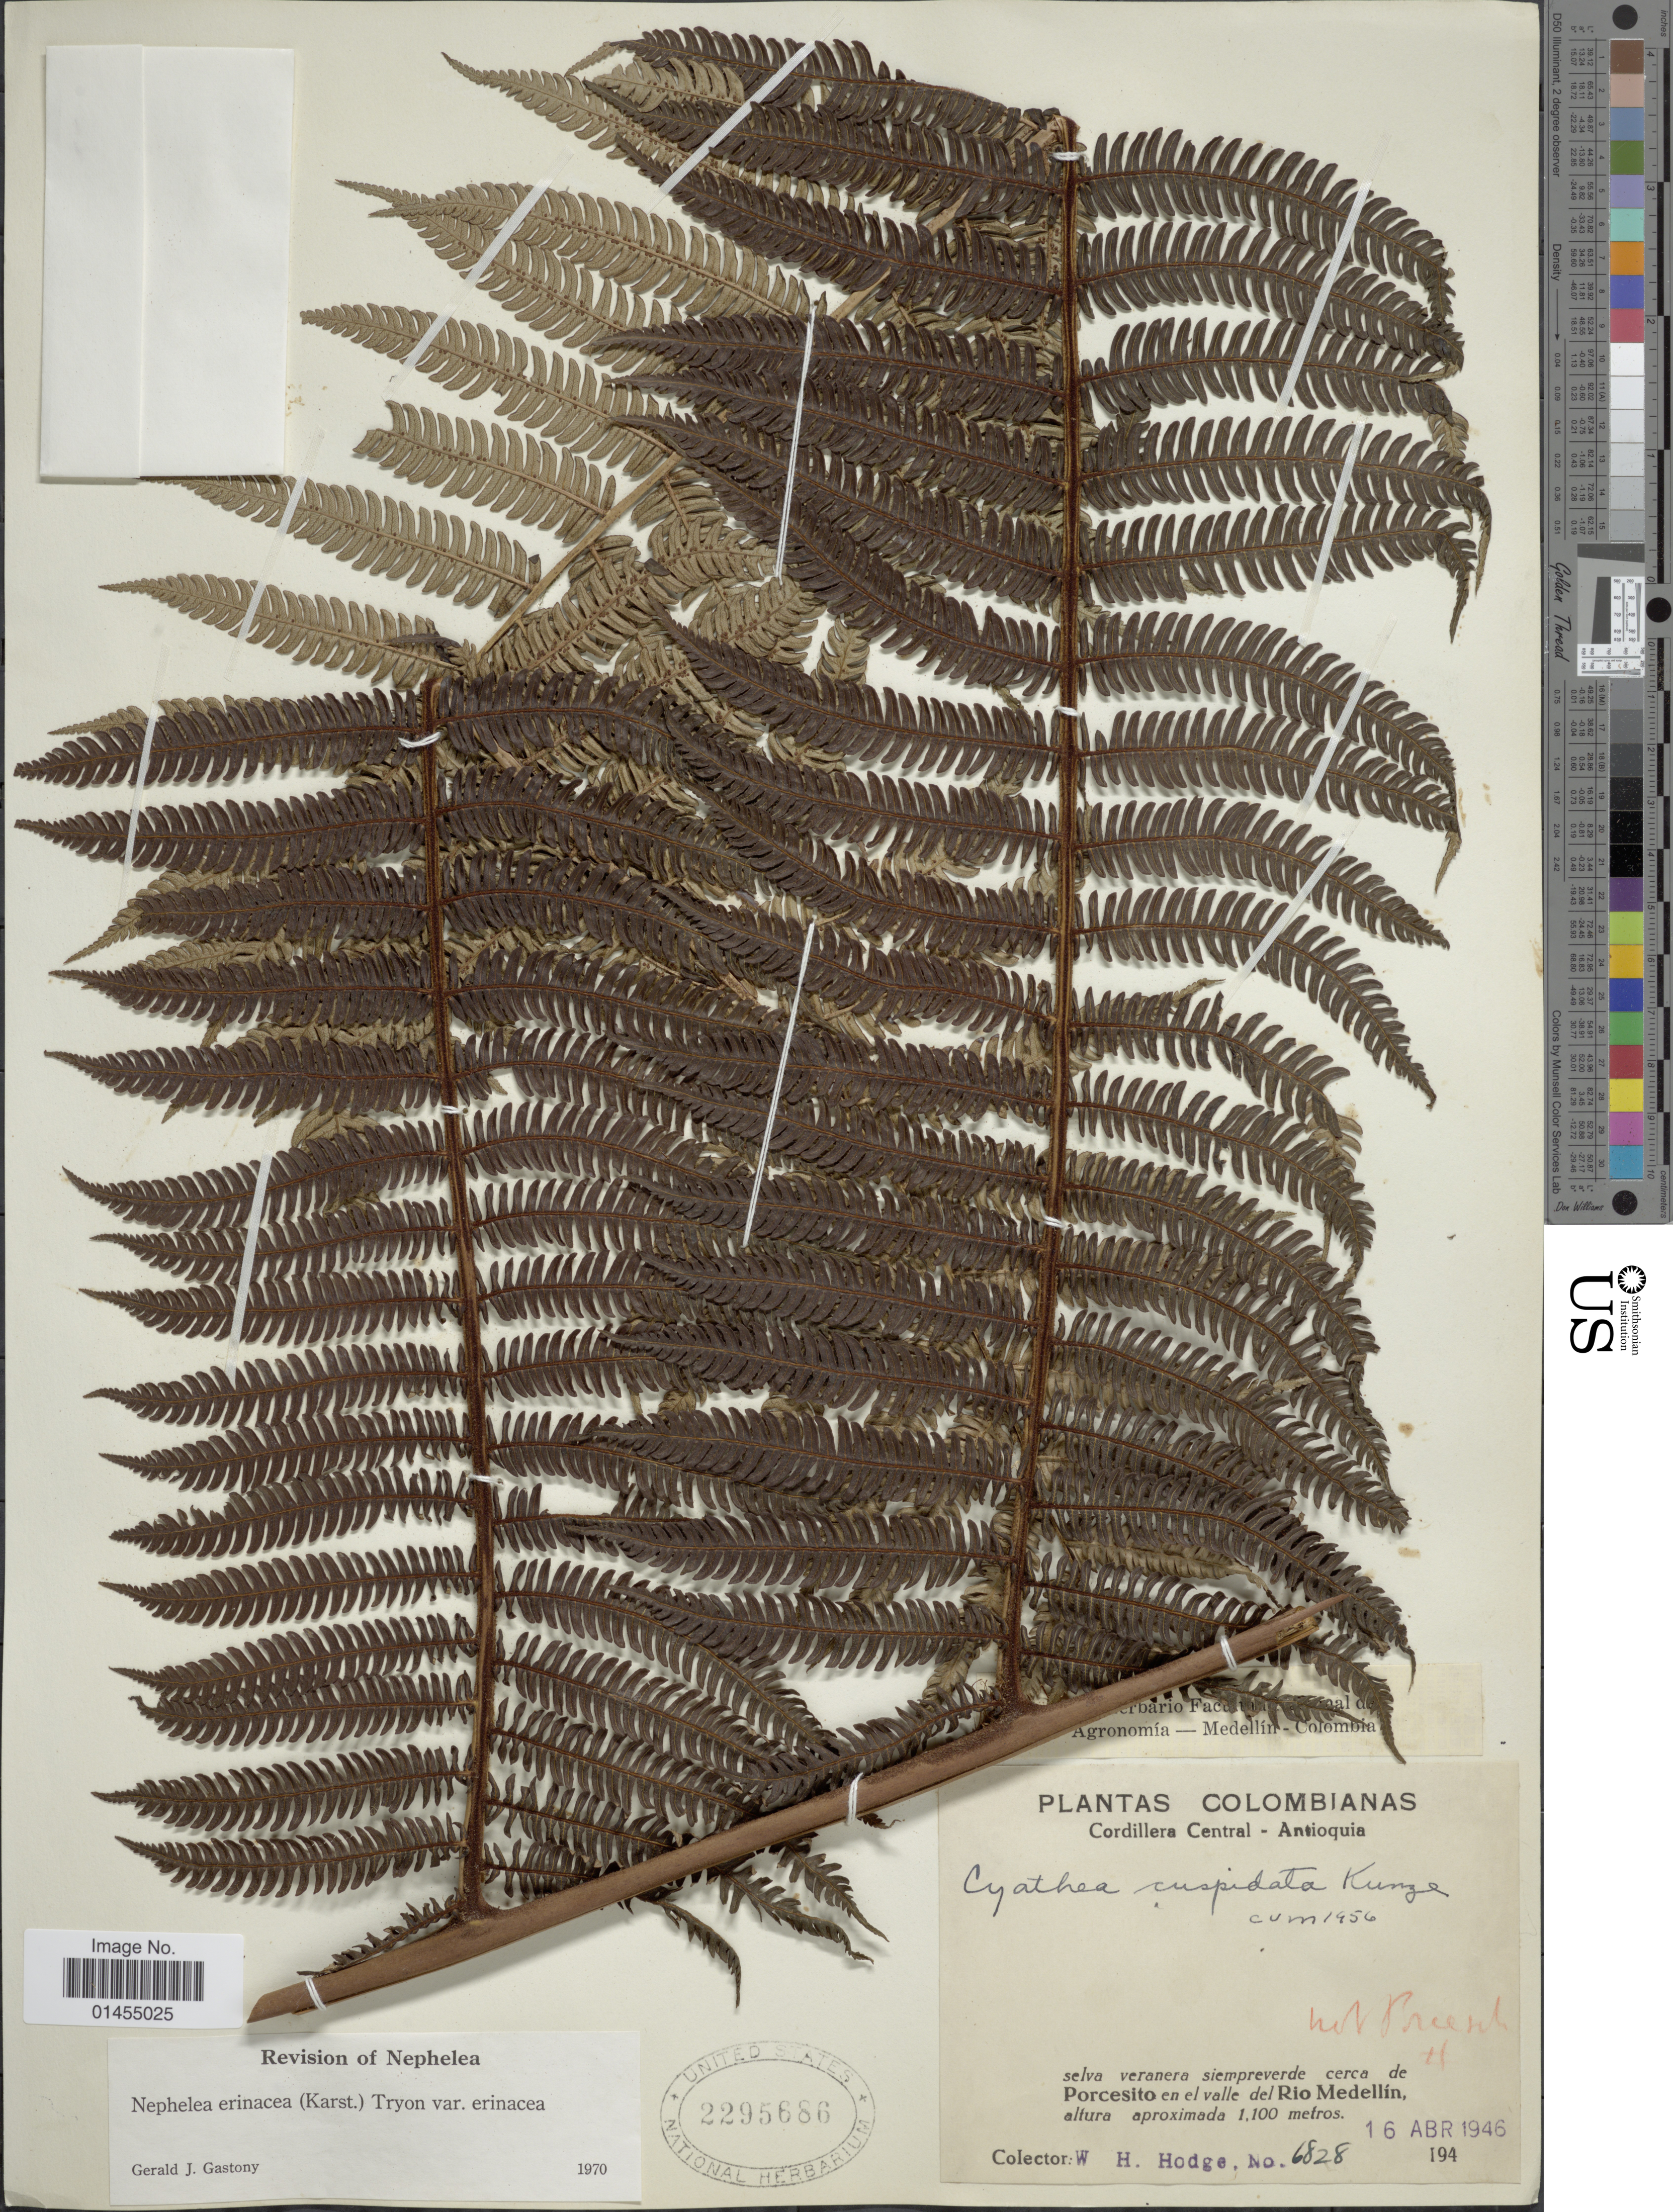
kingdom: Plantae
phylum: Tracheophyta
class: Polypodiopsida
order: Cyatheales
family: Cyatheaceae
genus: Alsophila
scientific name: Alsophila erinacea var. erinacea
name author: (H. Karst.) D.S. Conant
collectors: W. Hodge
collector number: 6828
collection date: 1946-04-16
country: Colombia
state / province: Antioquia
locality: Cordillera Central. Selva veranera siempreverde cerca de Porcesito en el valle del Rio Medellín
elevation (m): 1100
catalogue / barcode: US 2295686